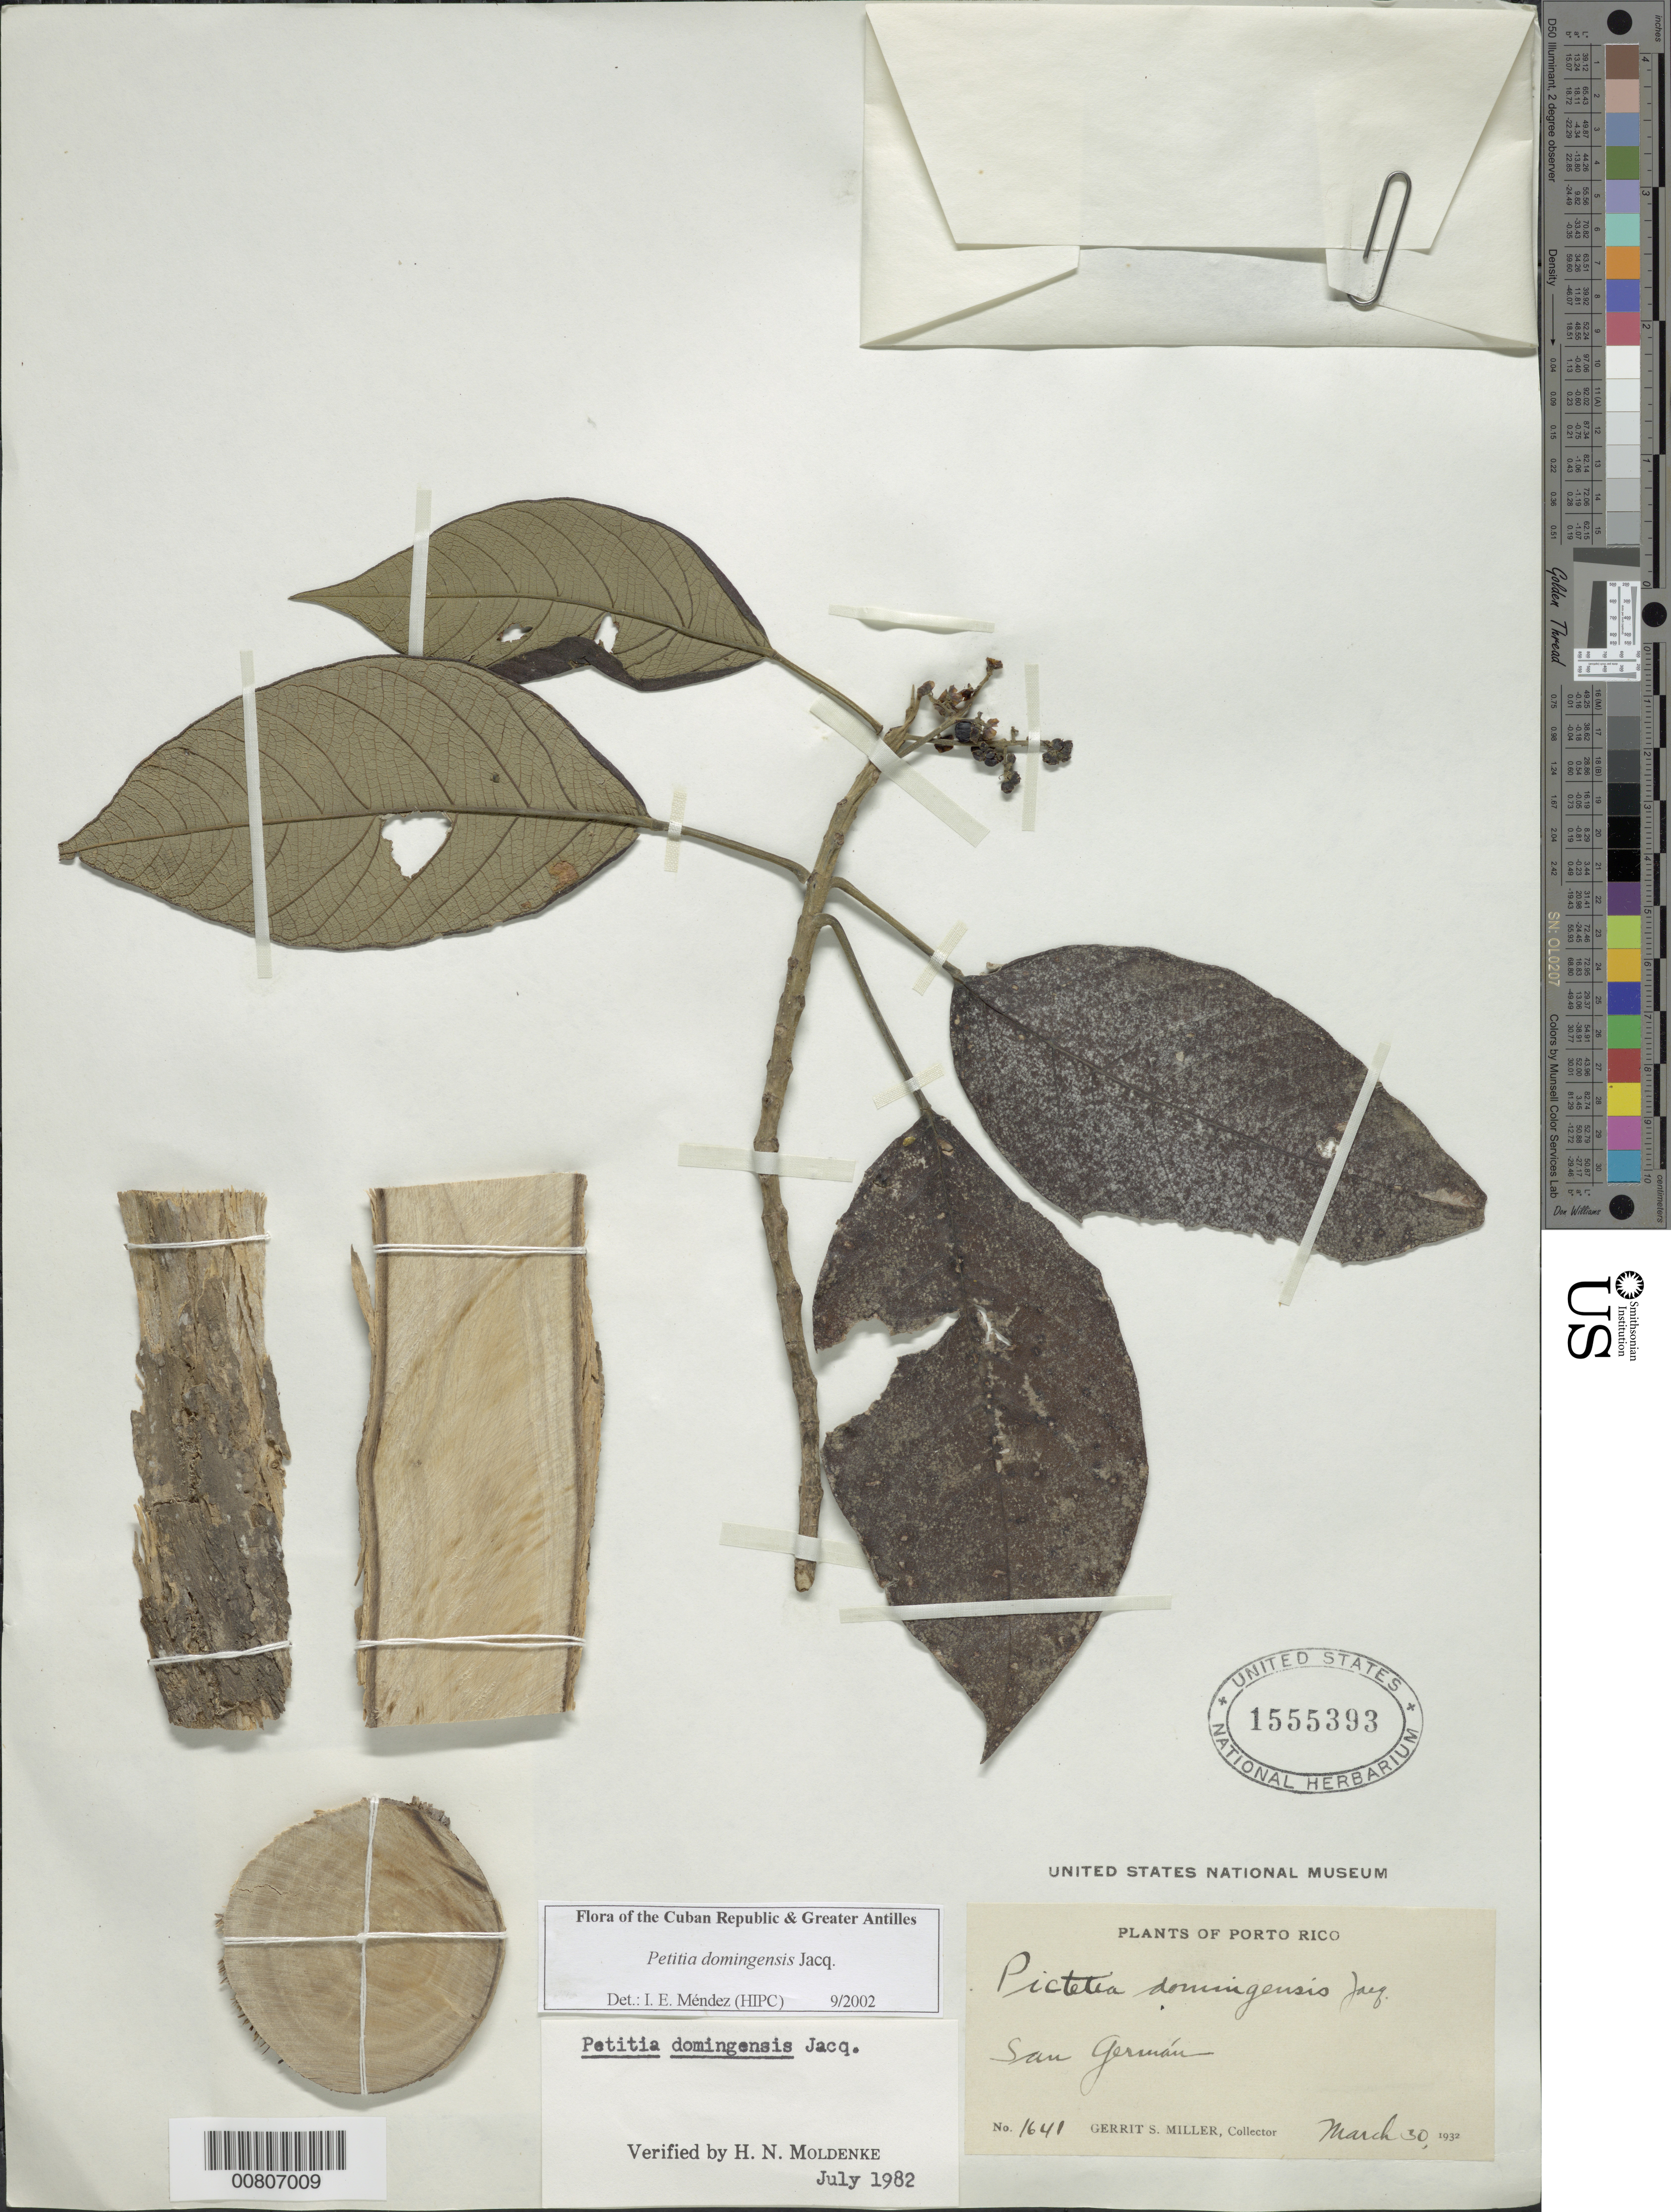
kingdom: Plantae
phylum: Tracheophyta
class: Magnoliopsida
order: Lamiales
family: Lamiaceae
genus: Petitia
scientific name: Petitia domingensis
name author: Jacq.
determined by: Méndez, Isidro E., (HIPC)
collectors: G. S. Miller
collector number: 1641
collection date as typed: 30 Mar 1932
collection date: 1932-03-30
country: Puerto Rico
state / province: San Germán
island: Puerto Rico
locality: San Germán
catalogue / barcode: US 1555393